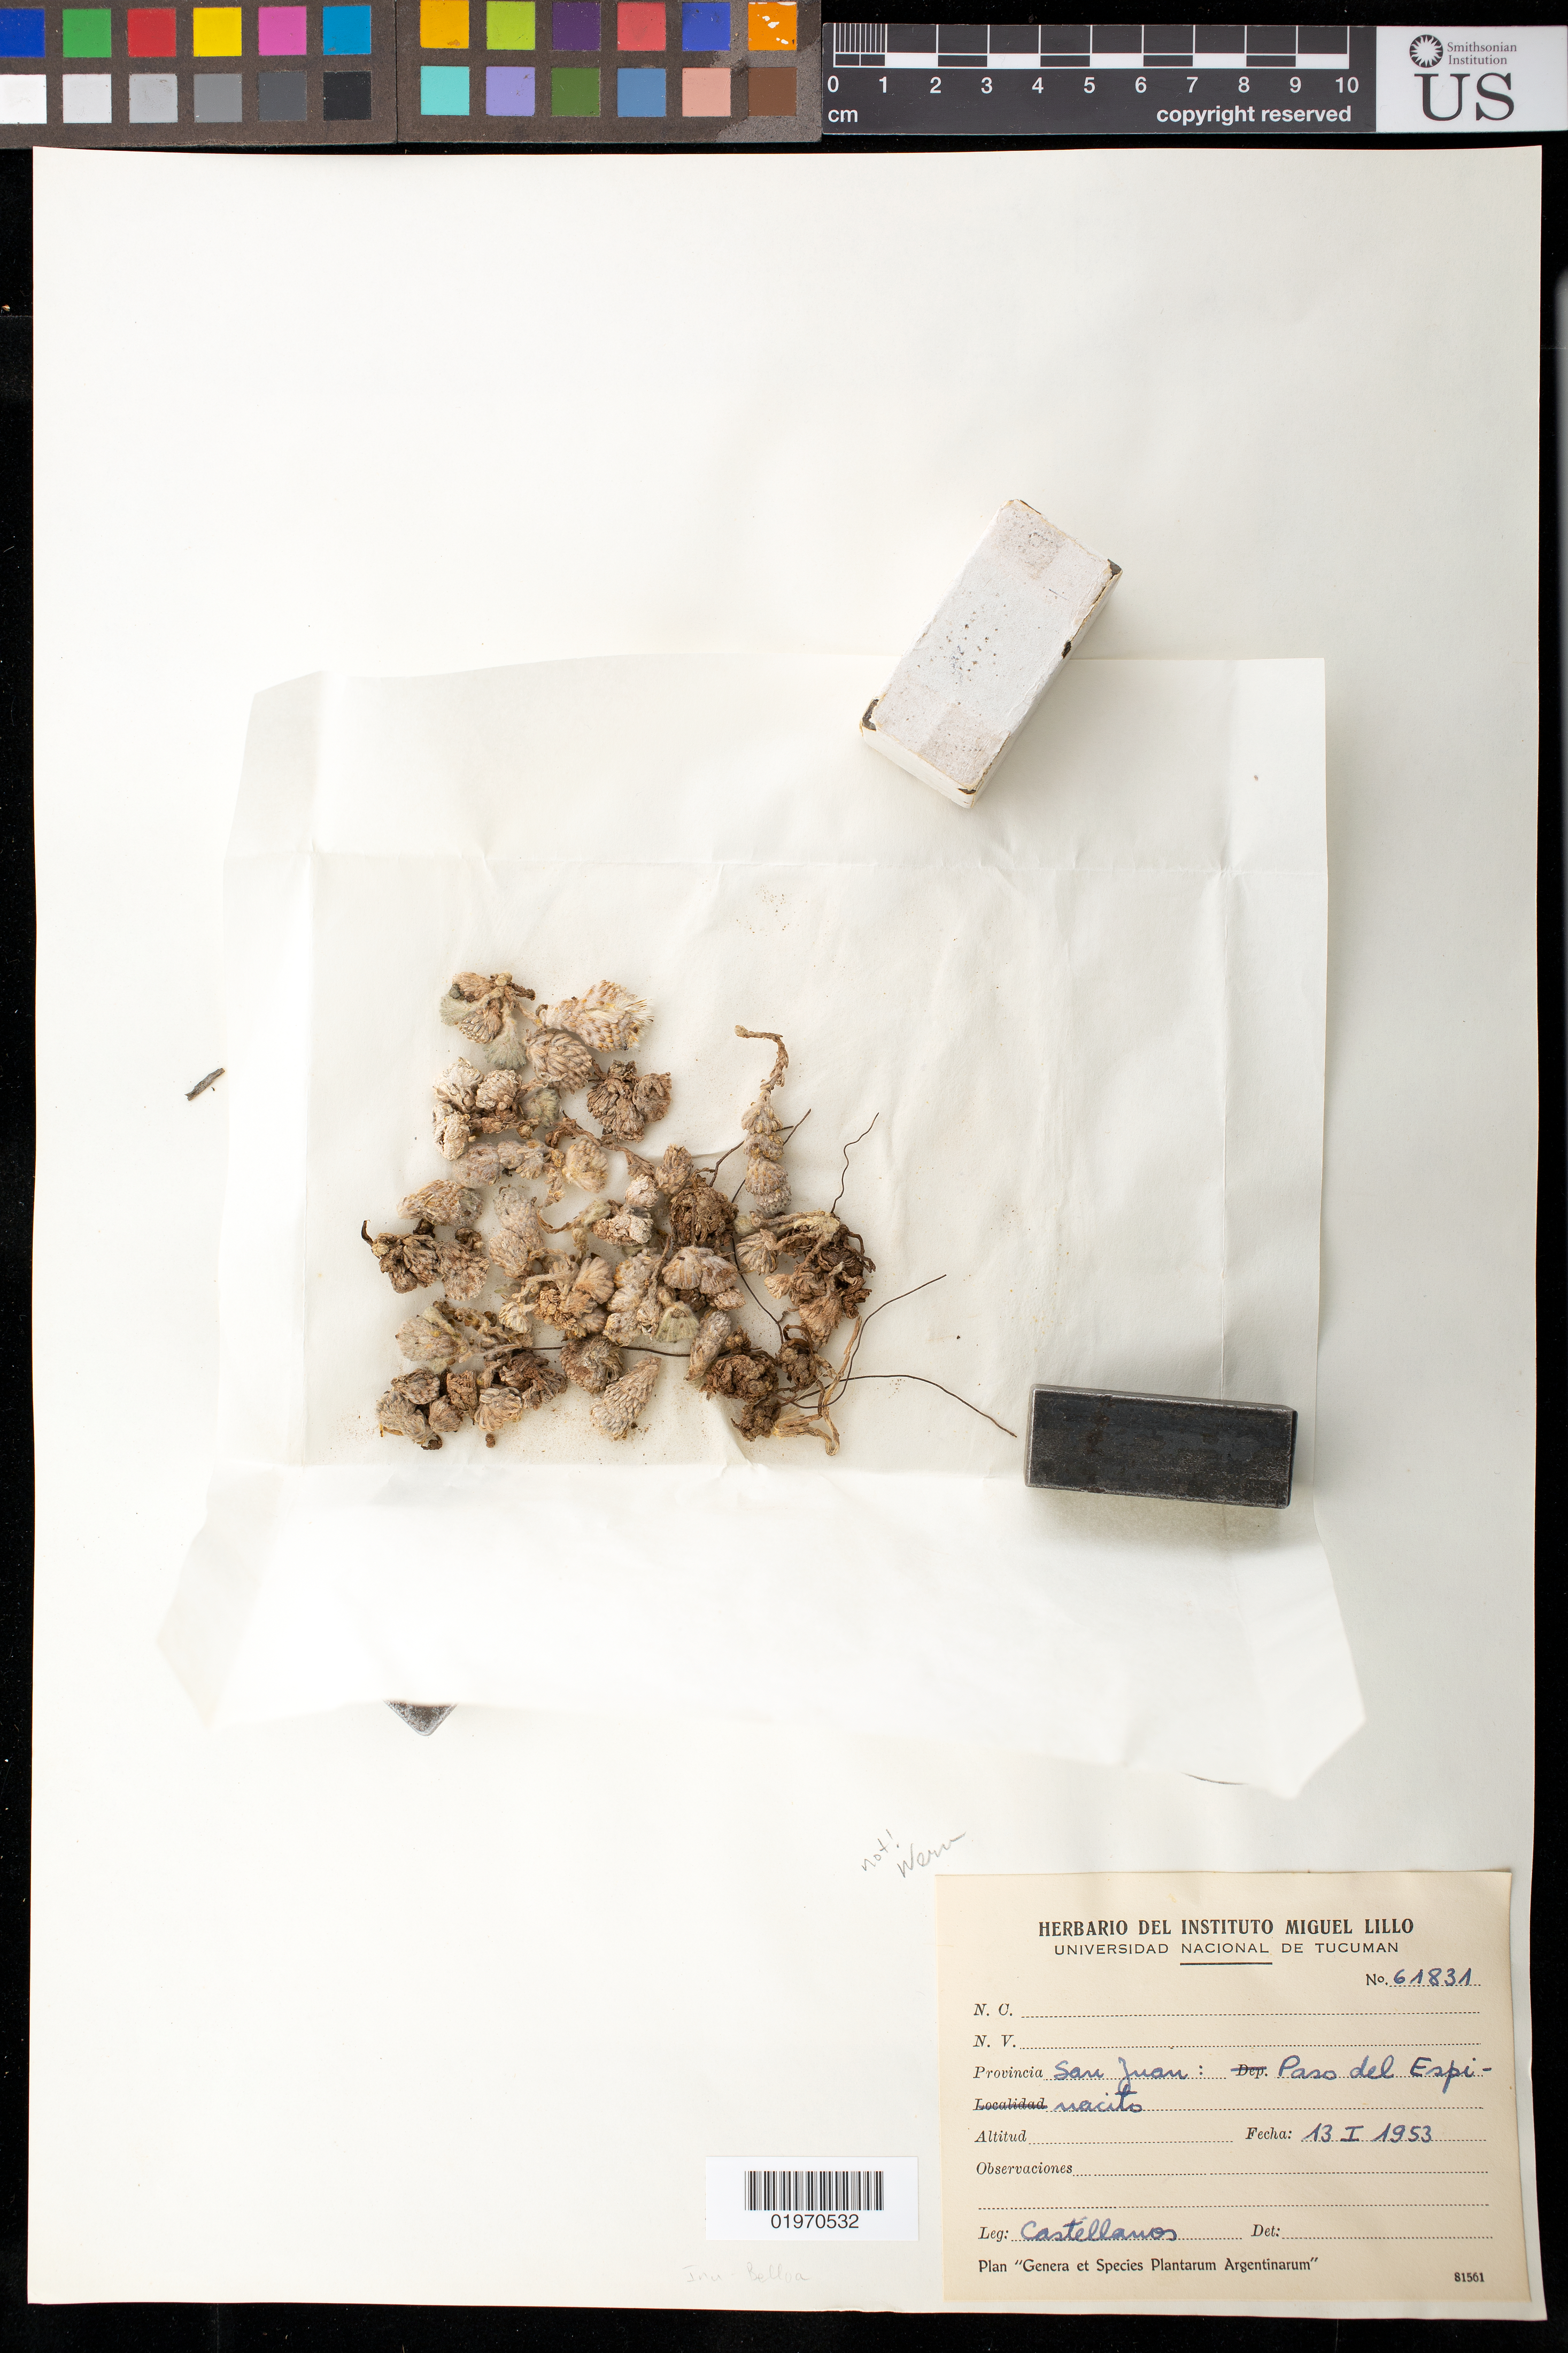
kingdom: Plantae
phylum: Tracheophyta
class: Magnoliopsida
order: Asterales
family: Asteraceae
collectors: A. Castellanos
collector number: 61831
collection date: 1953-01-13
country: Argentina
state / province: San Juan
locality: Provincia San Juan: Paso del Espinacito.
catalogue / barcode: US 2198422